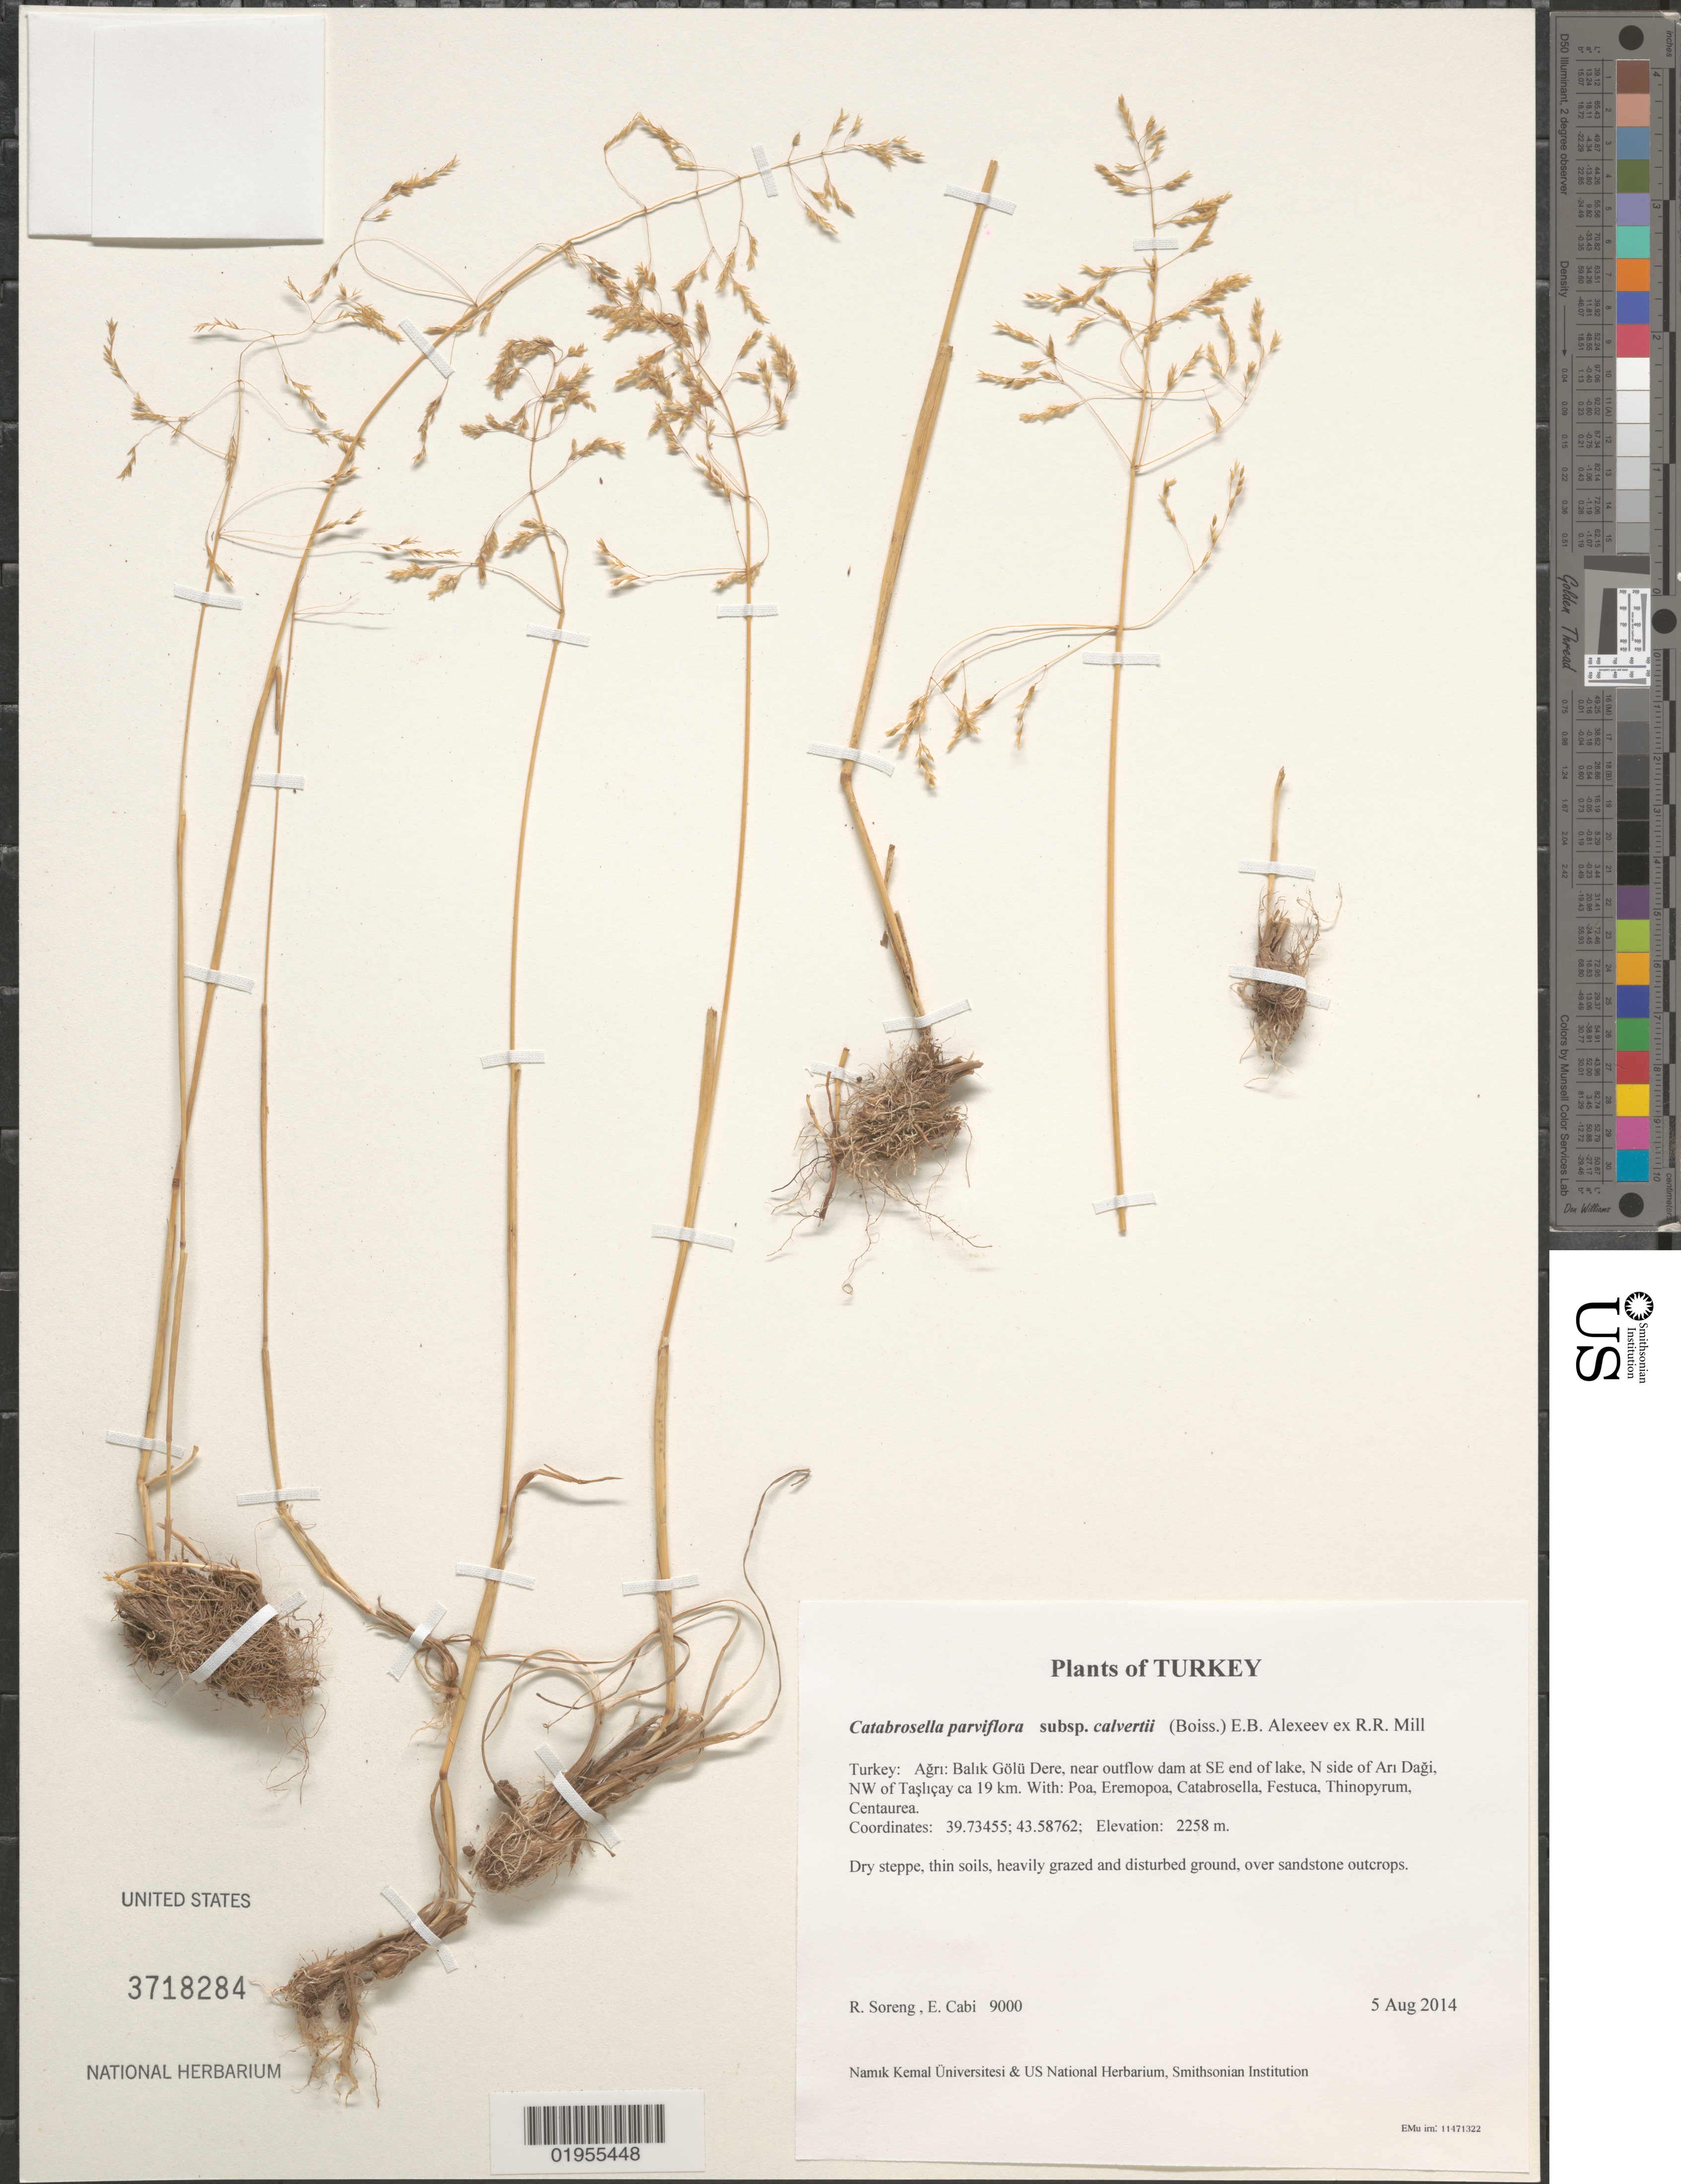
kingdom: Plantae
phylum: Tracheophyta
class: Liliopsida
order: Poales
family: Poaceae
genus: Catabrosella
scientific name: Catabrosella parviflora subsp. calvertii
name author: (Boiss.) E.B. Alexeev ex R.R. Mill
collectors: R. J. Soreng & E. Cabi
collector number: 9000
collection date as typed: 5 Aug 2014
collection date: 2014-08-05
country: Turkey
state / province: Agri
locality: Balik Golu Dere, near outflow dam at SE end of lake, N side of Ari Dagi, NW of Taslicay ca 19 km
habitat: Dry steppe, thin soils, heavily grazed and disturbed ground, over sandstone outcrops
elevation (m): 2258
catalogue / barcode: US 3718284